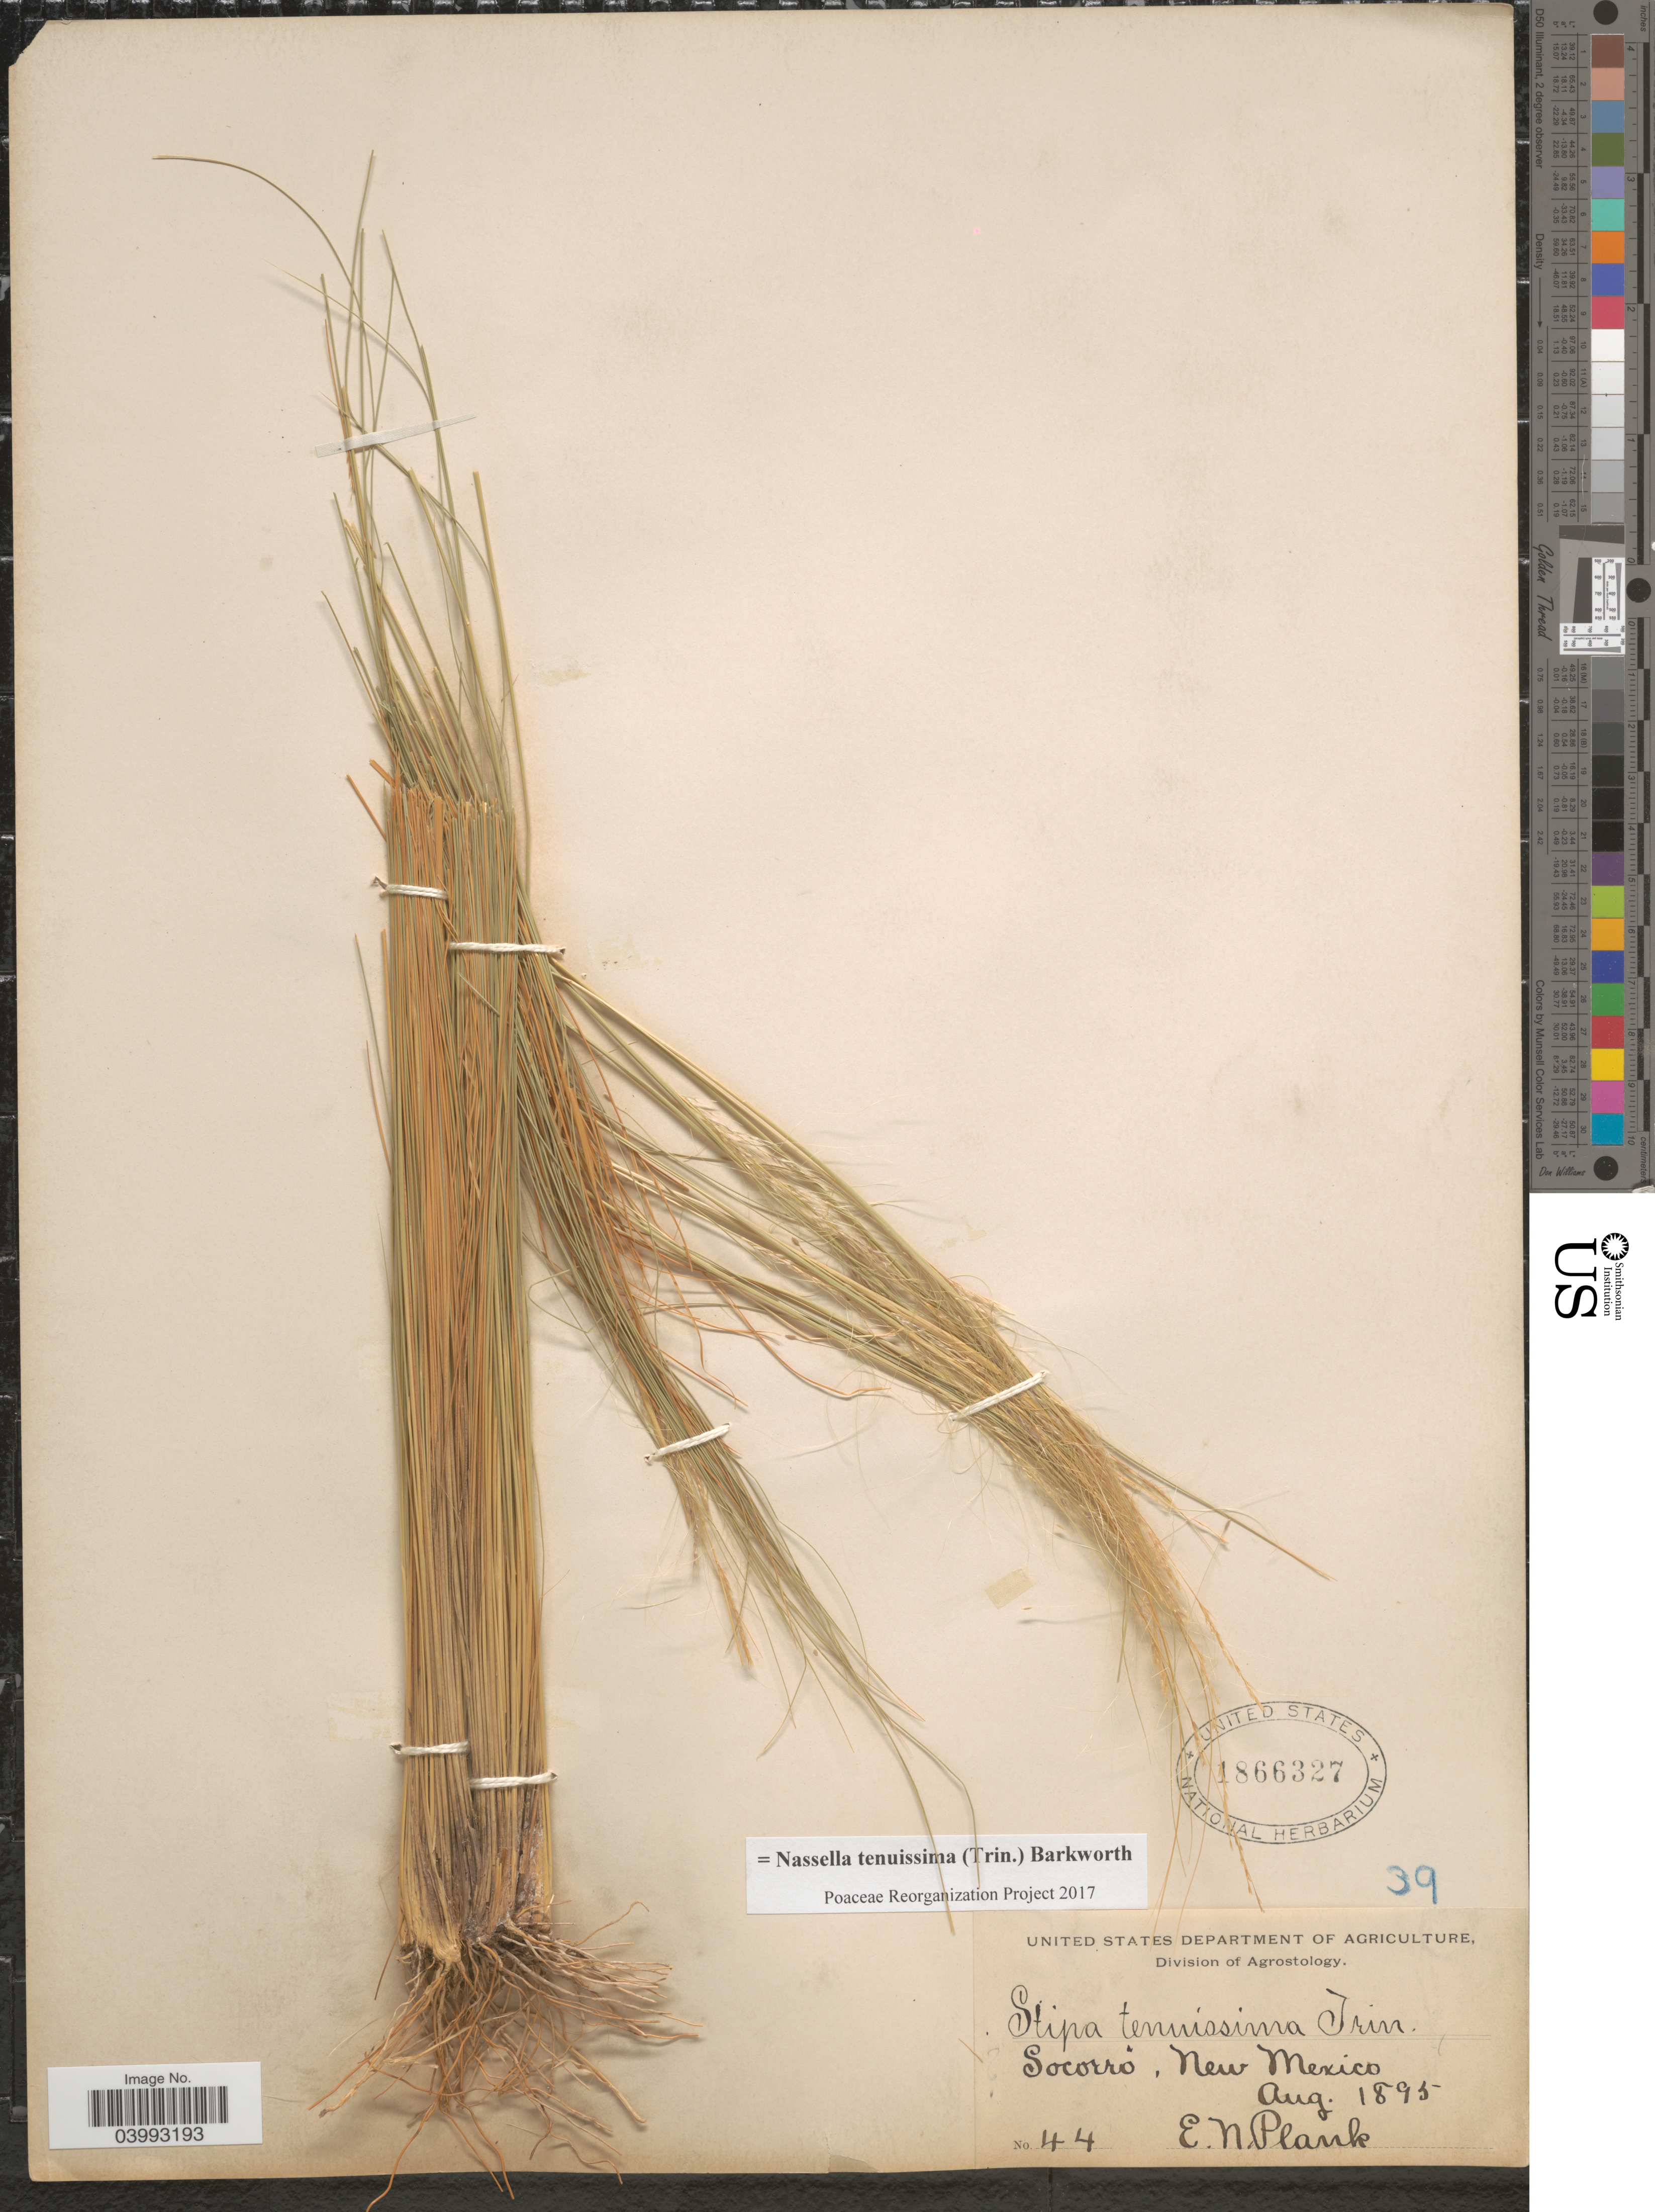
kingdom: Plantae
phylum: Tracheophyta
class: Liliopsida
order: Poales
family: Poaceae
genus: Nassella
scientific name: Nassella tenuissima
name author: (Trin.) Barkworth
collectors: E. Plank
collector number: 44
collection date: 1895-08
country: United States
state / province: New Mexico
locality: Socorro.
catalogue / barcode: US 1866327